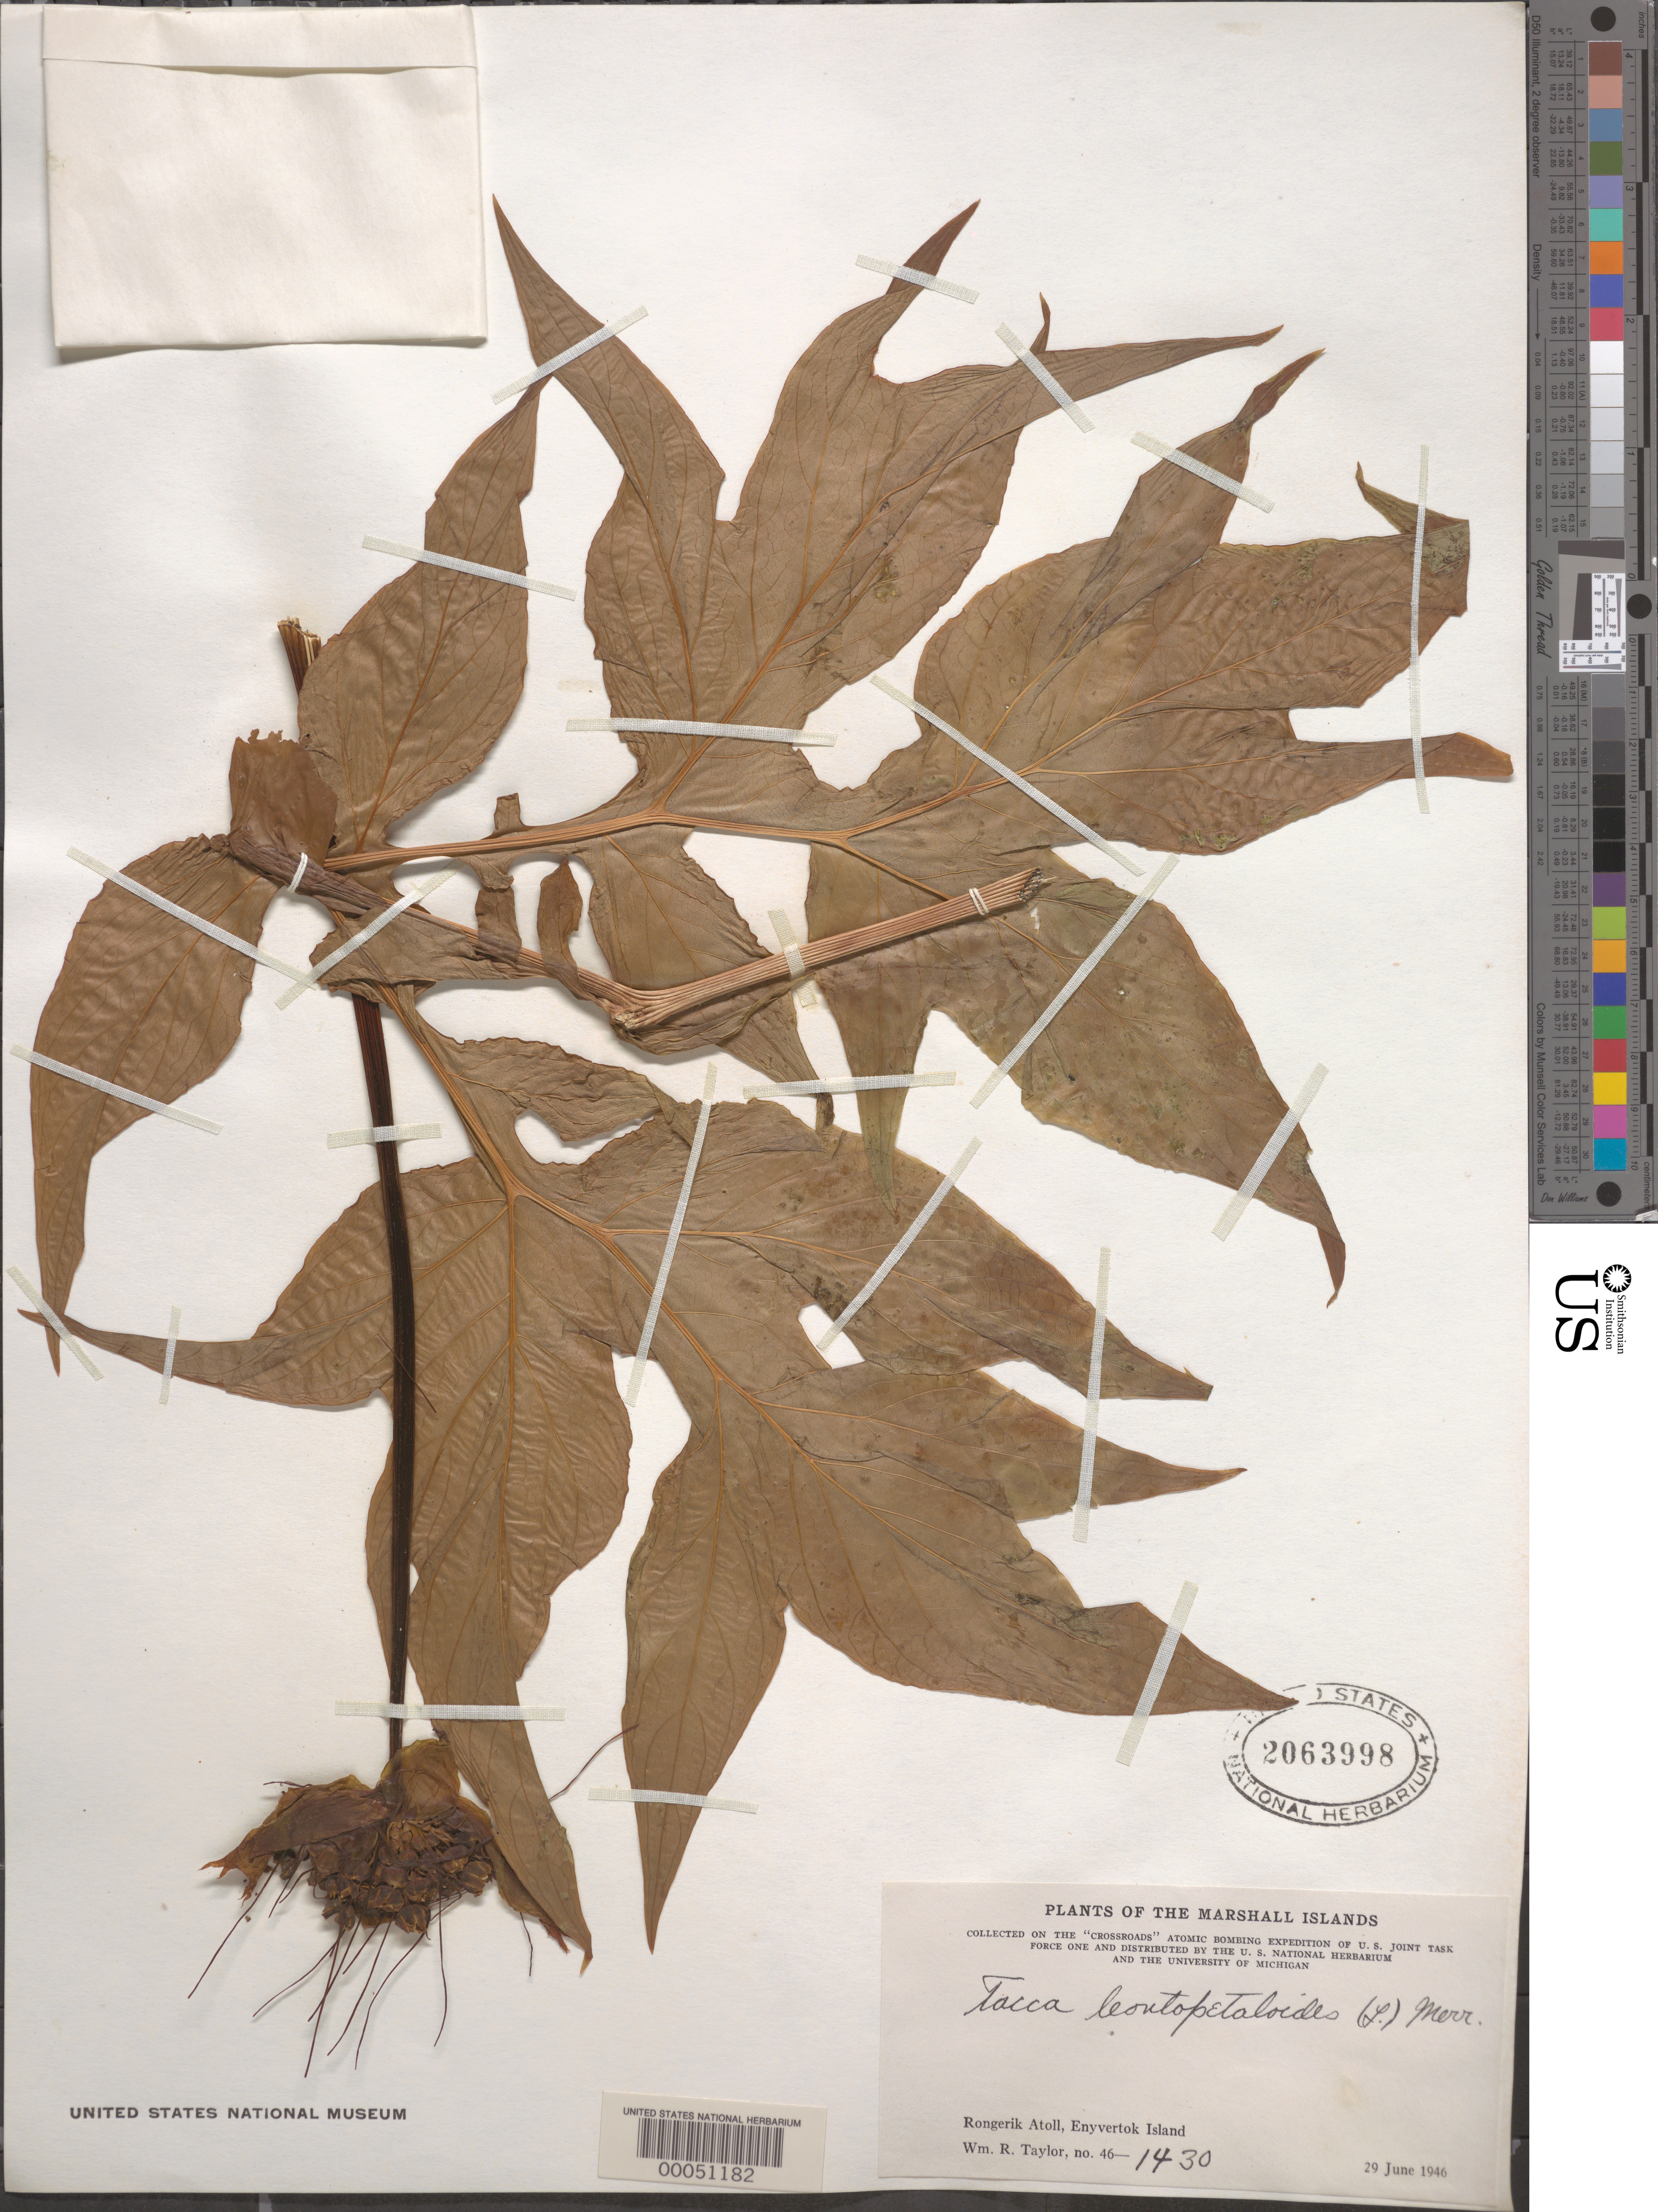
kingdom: Plantae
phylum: Tracheophyta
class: Liliopsida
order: Dioscoreales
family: Dioscoreaceae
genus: Tacca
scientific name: Tacca leontopetaloides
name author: (L.) Kuntze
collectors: W. R. Taylor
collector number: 46-1430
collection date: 1946-06-29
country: Marshall Islands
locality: The Marshall Islands. Rongerik Atoll, Enyvertok Island.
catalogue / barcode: US 2063998